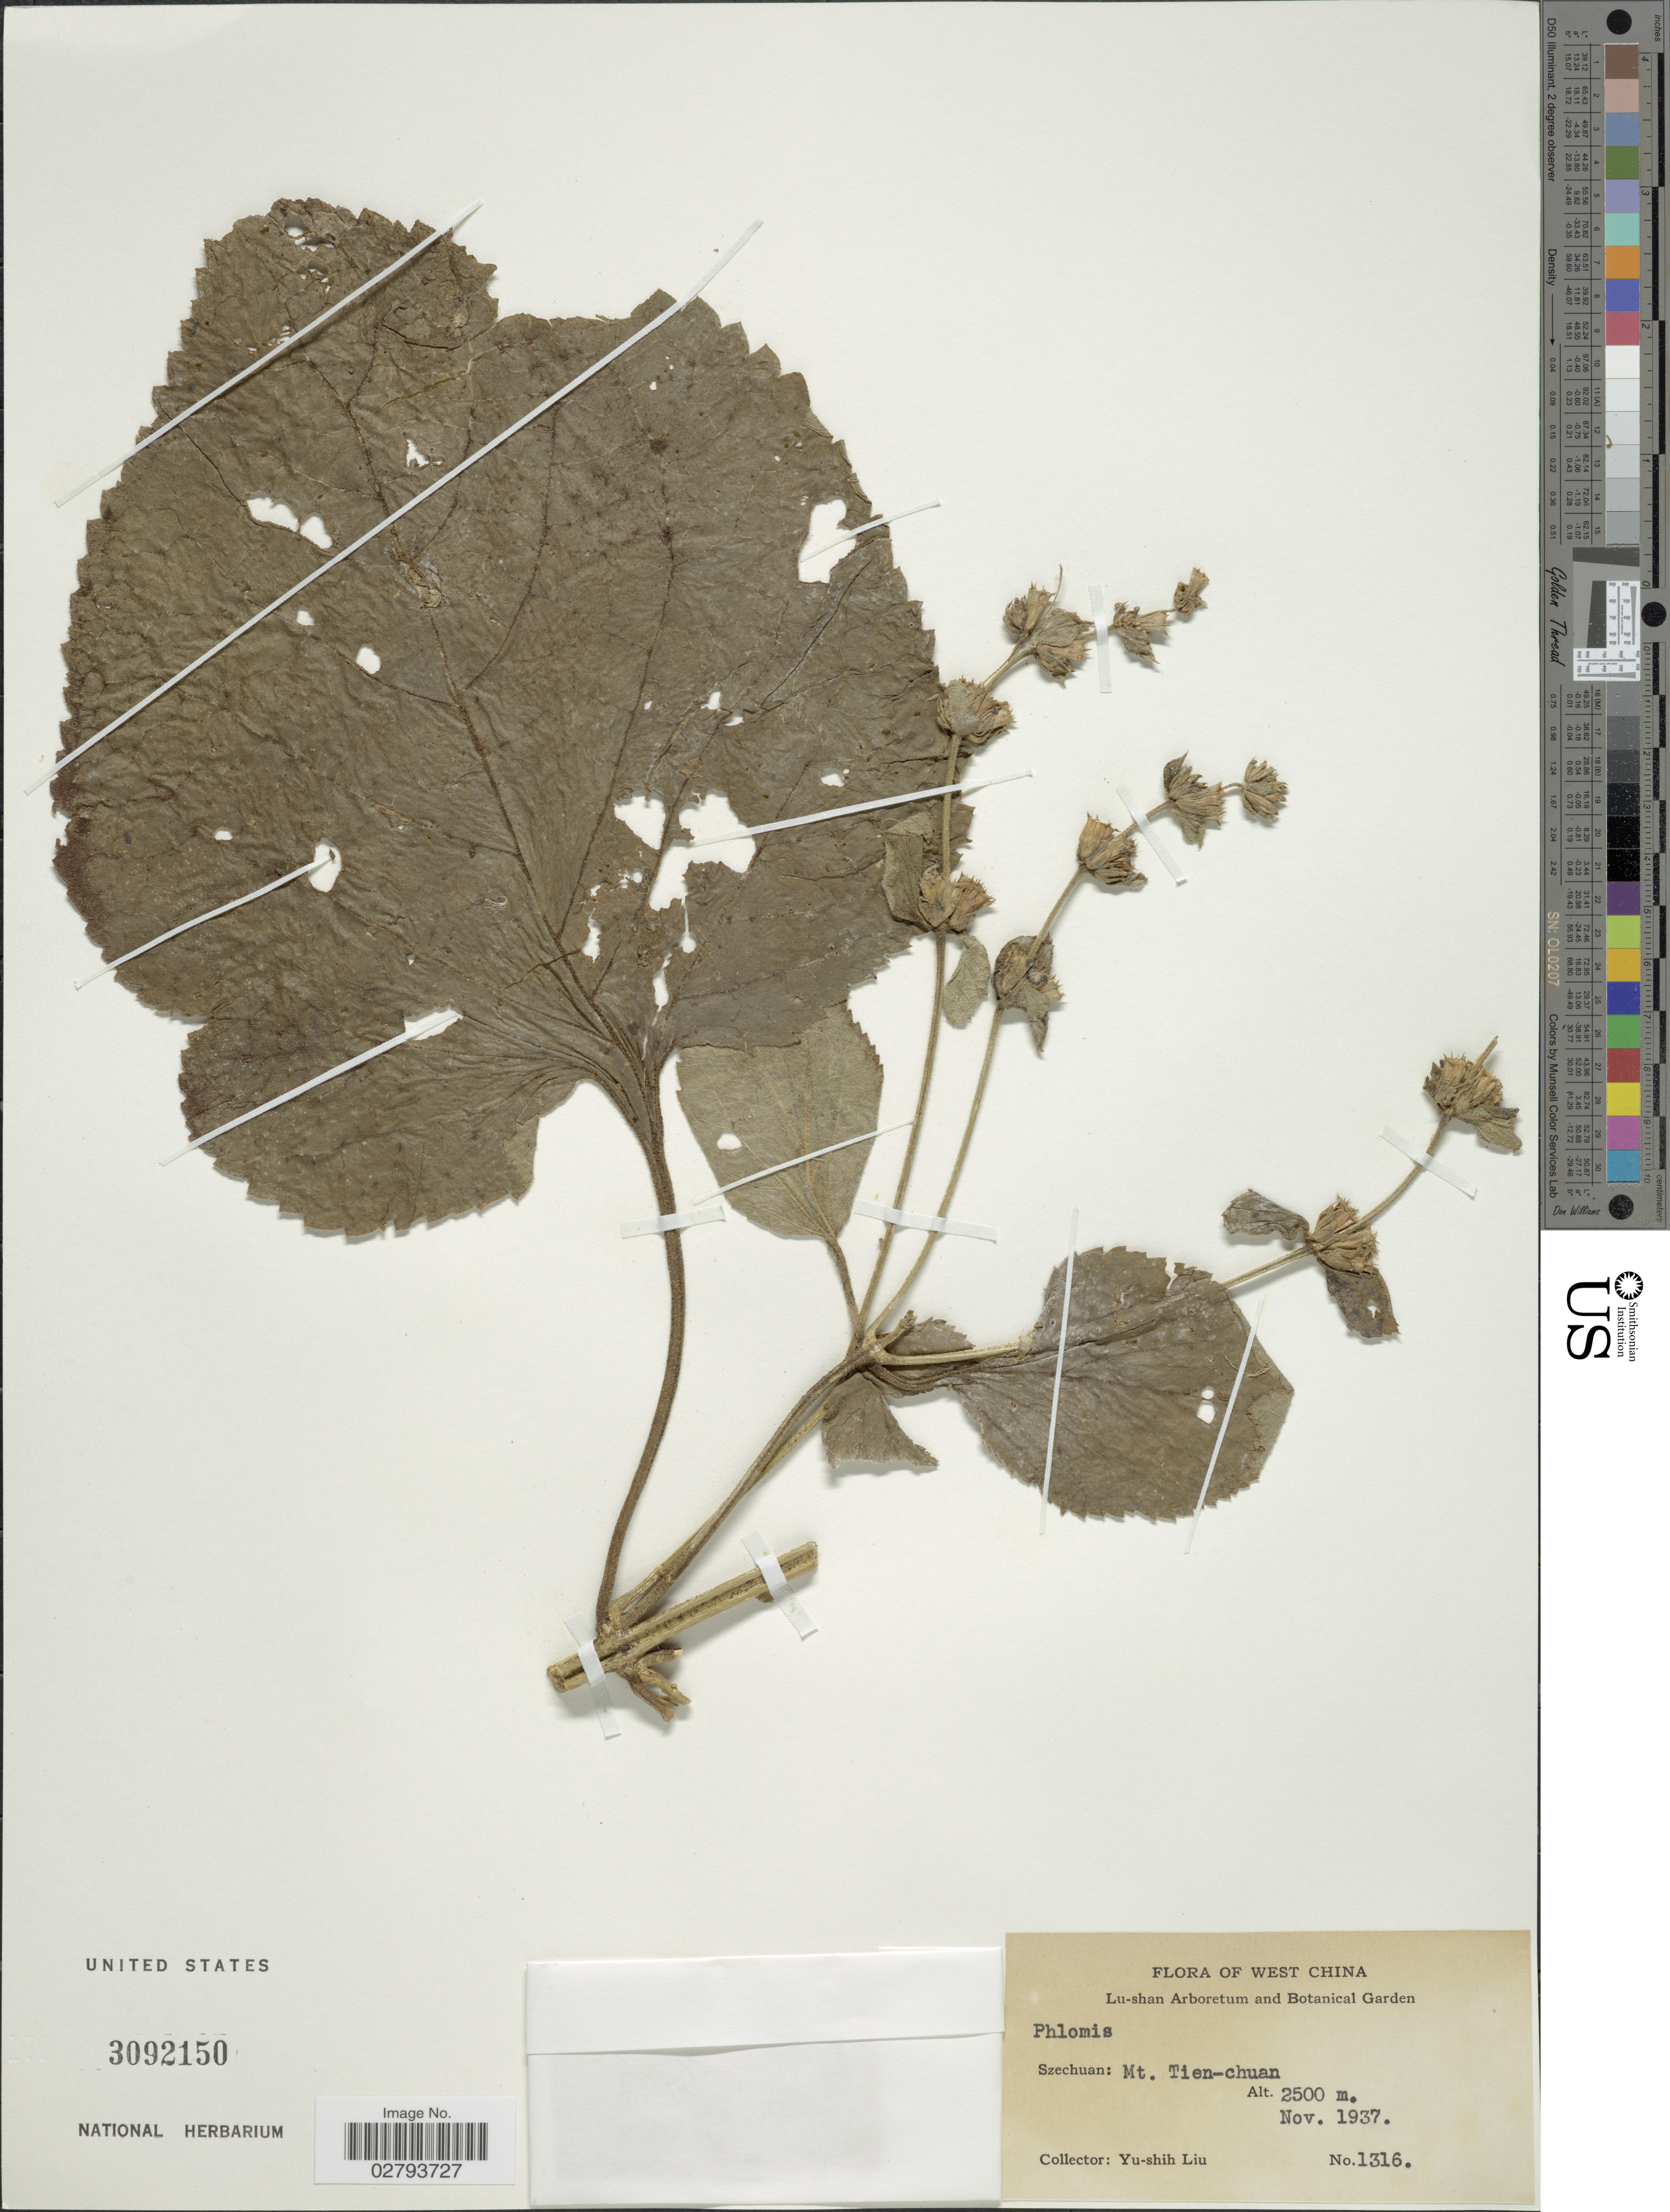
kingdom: Plantae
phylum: Tracheophyta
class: Magnoliopsida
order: Lamiales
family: Lamiaceae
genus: Phlomis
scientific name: Phlomis sp.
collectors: Y.-S. Liu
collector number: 1316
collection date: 1937-11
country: China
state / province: Sichuan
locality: West China, Szechuan: Mt. Tien-chuan.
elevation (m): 2500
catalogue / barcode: US 3092150